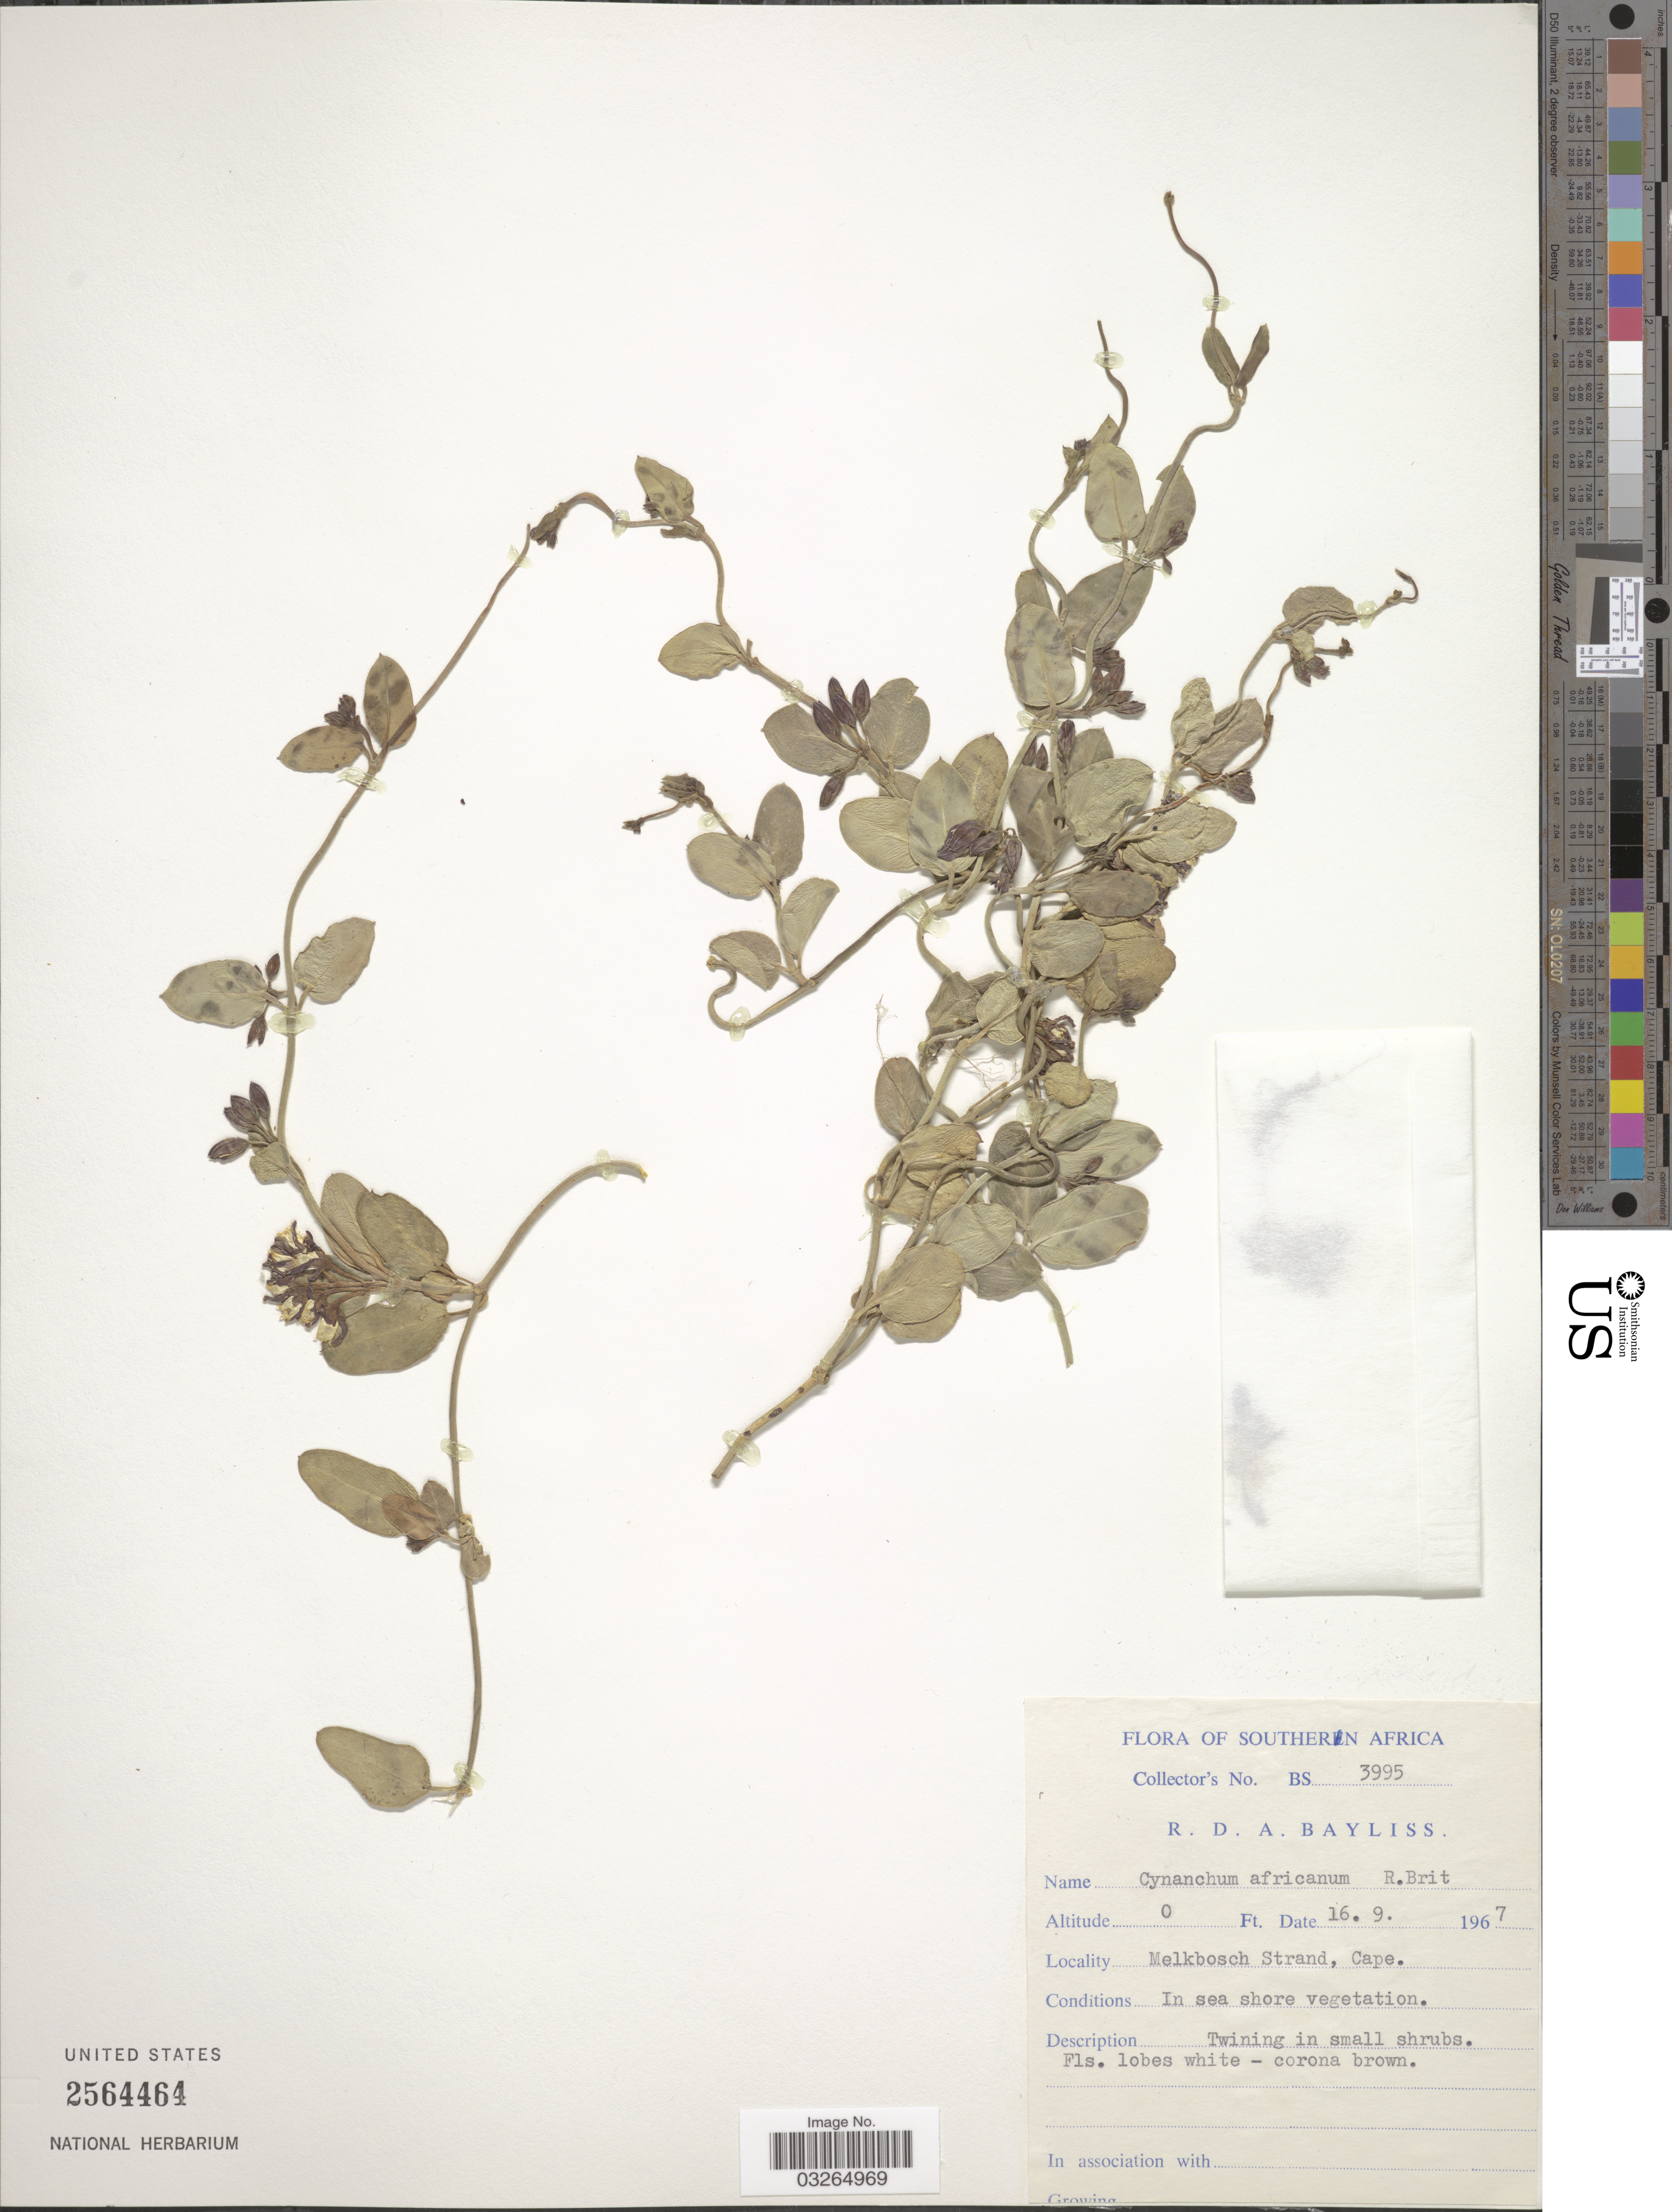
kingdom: Plantae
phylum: Tracheophyta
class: Magnoliopsida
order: Gentianales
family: Apocynaceae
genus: Cynanchum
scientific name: Cynanchum africanum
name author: Hoffmanns.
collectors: R. Bayliss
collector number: BS3995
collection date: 1967-09-16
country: South Africa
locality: Melkbosch Strand, Cape.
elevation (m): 0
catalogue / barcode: US 2564464